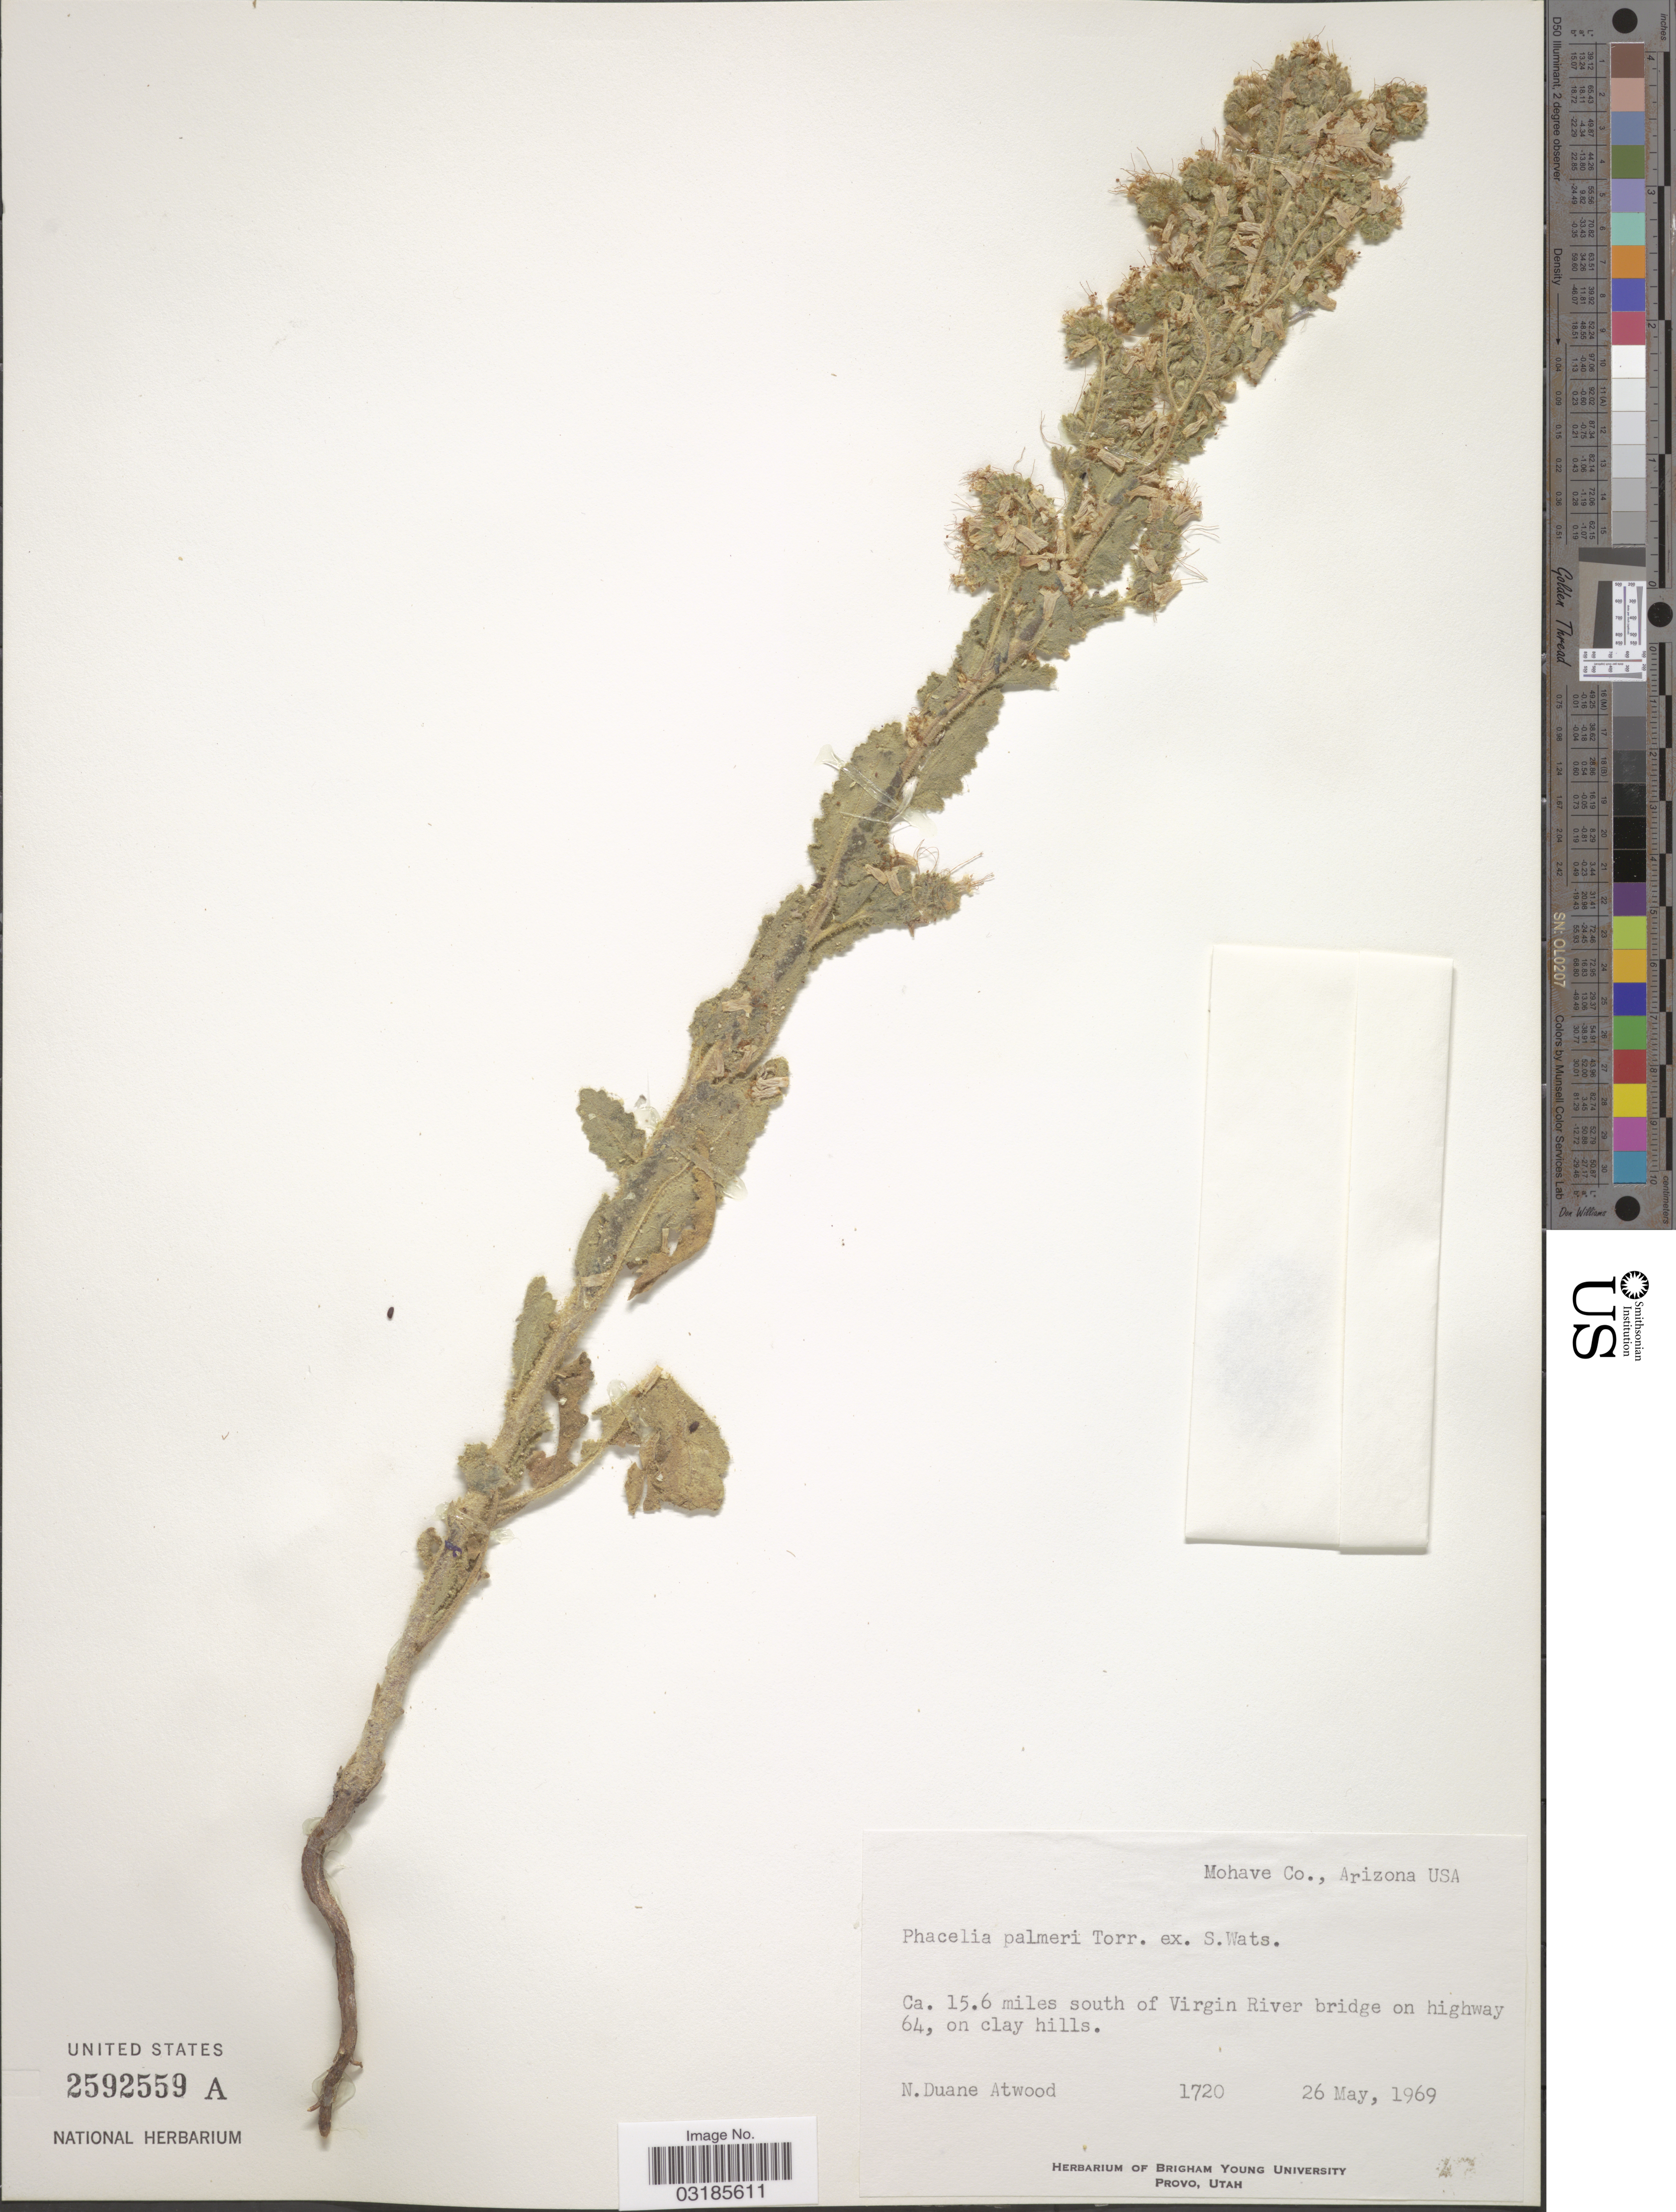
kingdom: Plantae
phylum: Tracheophyta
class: Magnoliopsida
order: Boraginales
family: Hydrophyllaceae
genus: Phacelia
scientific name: Phacelia palmeri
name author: Torr. ex S. Watson in C. King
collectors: N. Atwood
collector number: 1720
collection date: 1969-05-26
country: United States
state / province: Arizona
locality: Mohave Co., Ca. 15.6 miles south of Virgin River bridge on highway 64, on clay hills.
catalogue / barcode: US 2592559A